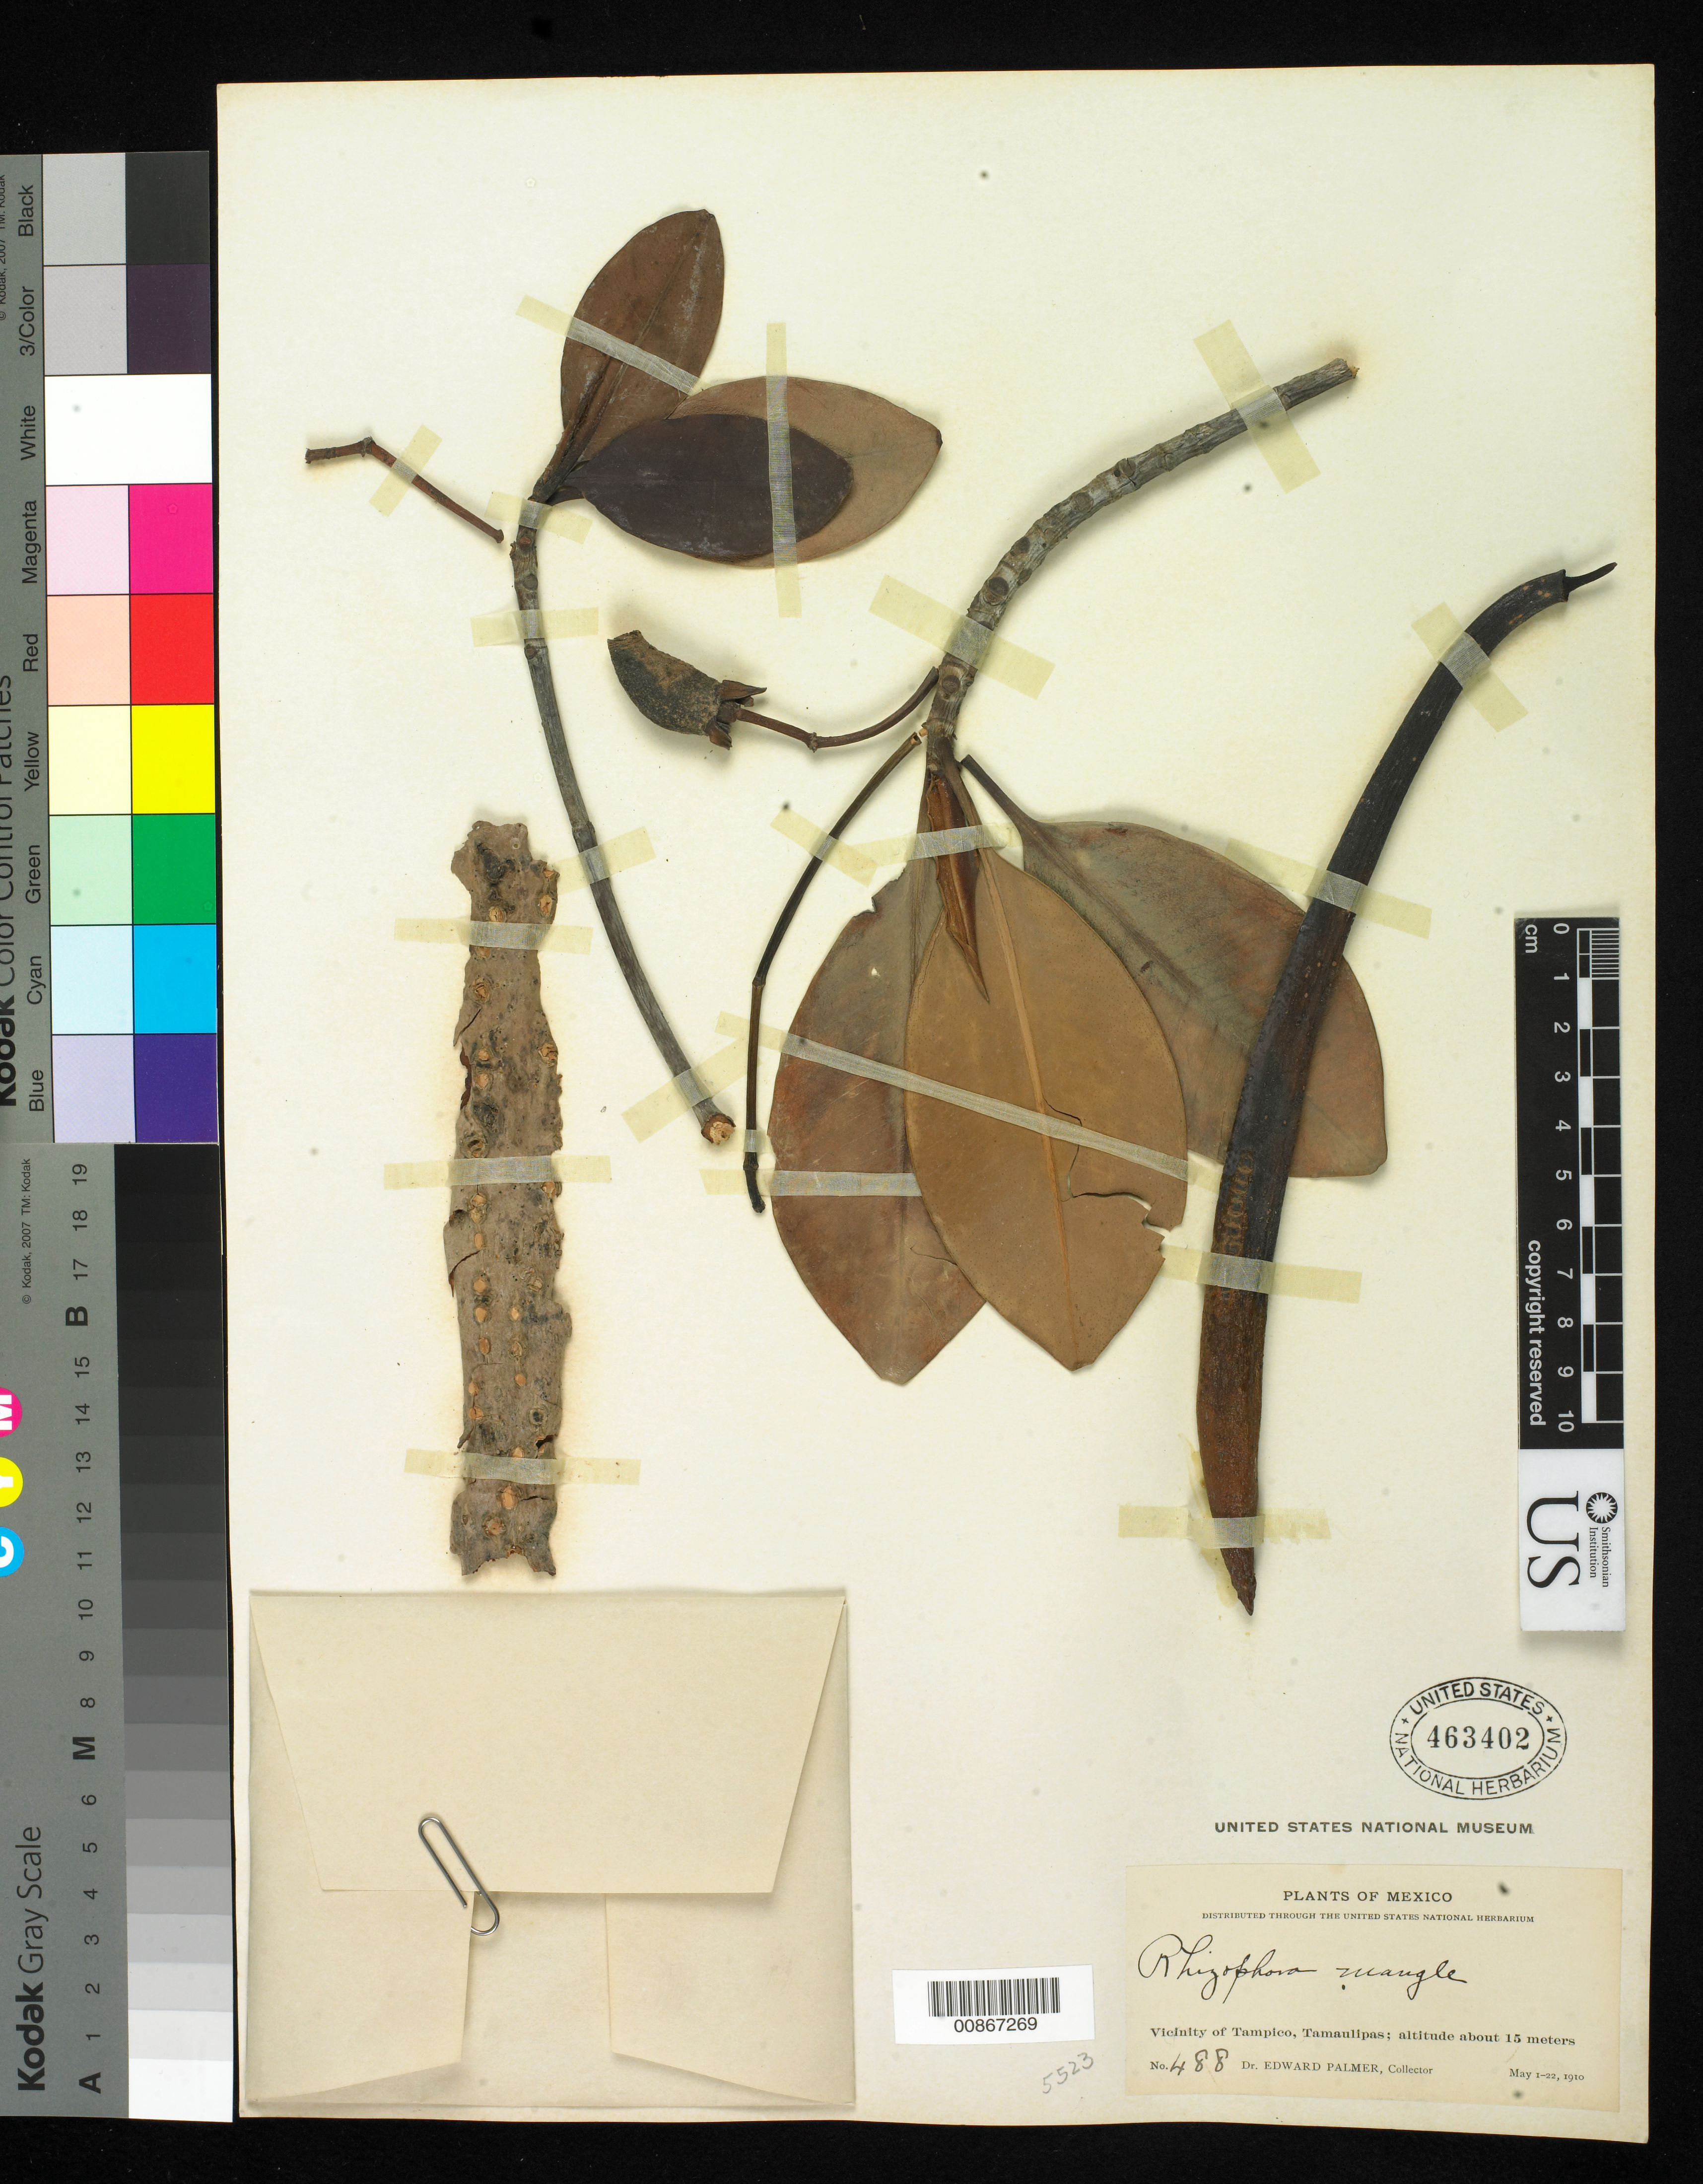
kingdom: Plantae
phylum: Tracheophyta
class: Magnoliopsida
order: Malpighiales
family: Rhizophoraceae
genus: Rhizophora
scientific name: Rhizophora mangle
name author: L.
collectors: E. Palmer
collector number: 488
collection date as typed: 01 May 1910 to 22 May 1910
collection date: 1910-05-01/1910-05-22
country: Mexico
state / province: Tamaulipas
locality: Vicinity of Tampico, Tamaulipas.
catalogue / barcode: US 463402